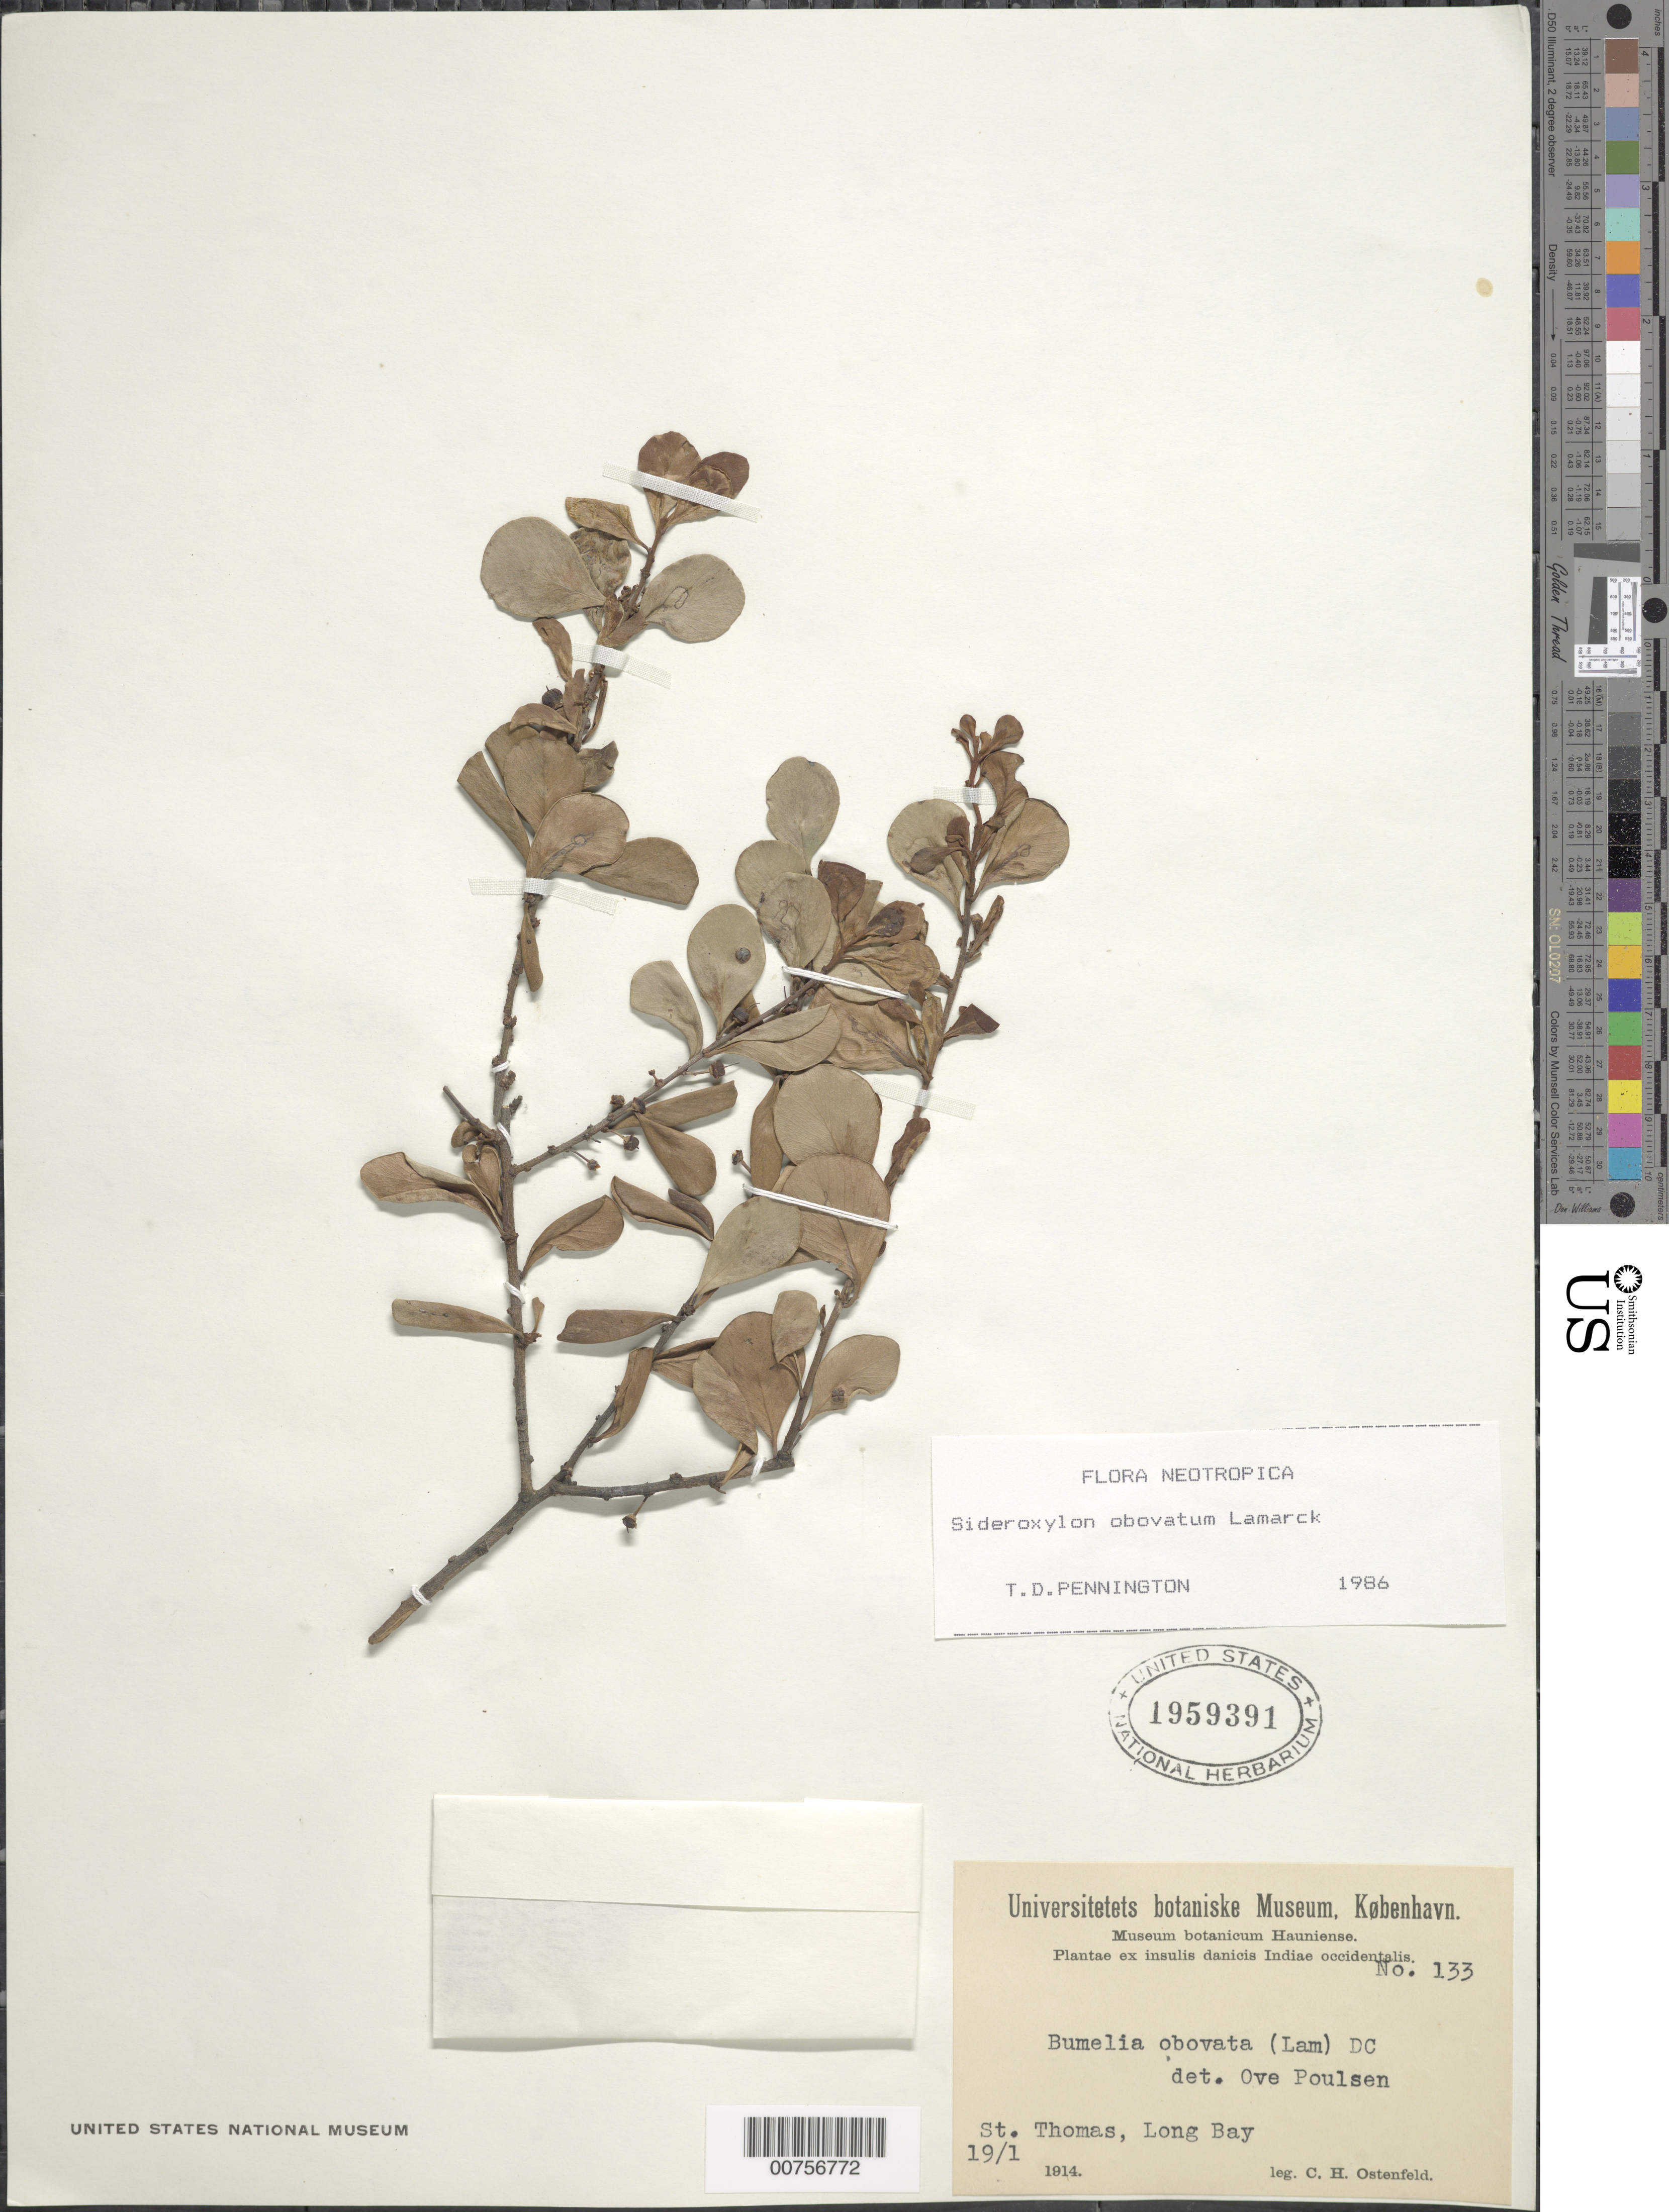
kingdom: Plantae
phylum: Tracheophyta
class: Magnoliopsida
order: Ericales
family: Sapotaceae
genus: Sideroxylon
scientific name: Sideroxylon obovatum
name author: Lam.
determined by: Pennington, T. D., (K)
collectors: C. Ostenfeld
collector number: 133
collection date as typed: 19 Jan 1914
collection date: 1914-01-19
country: U.S. Virgin Islands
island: St. Thomas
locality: Long Bay.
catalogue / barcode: US 1959391